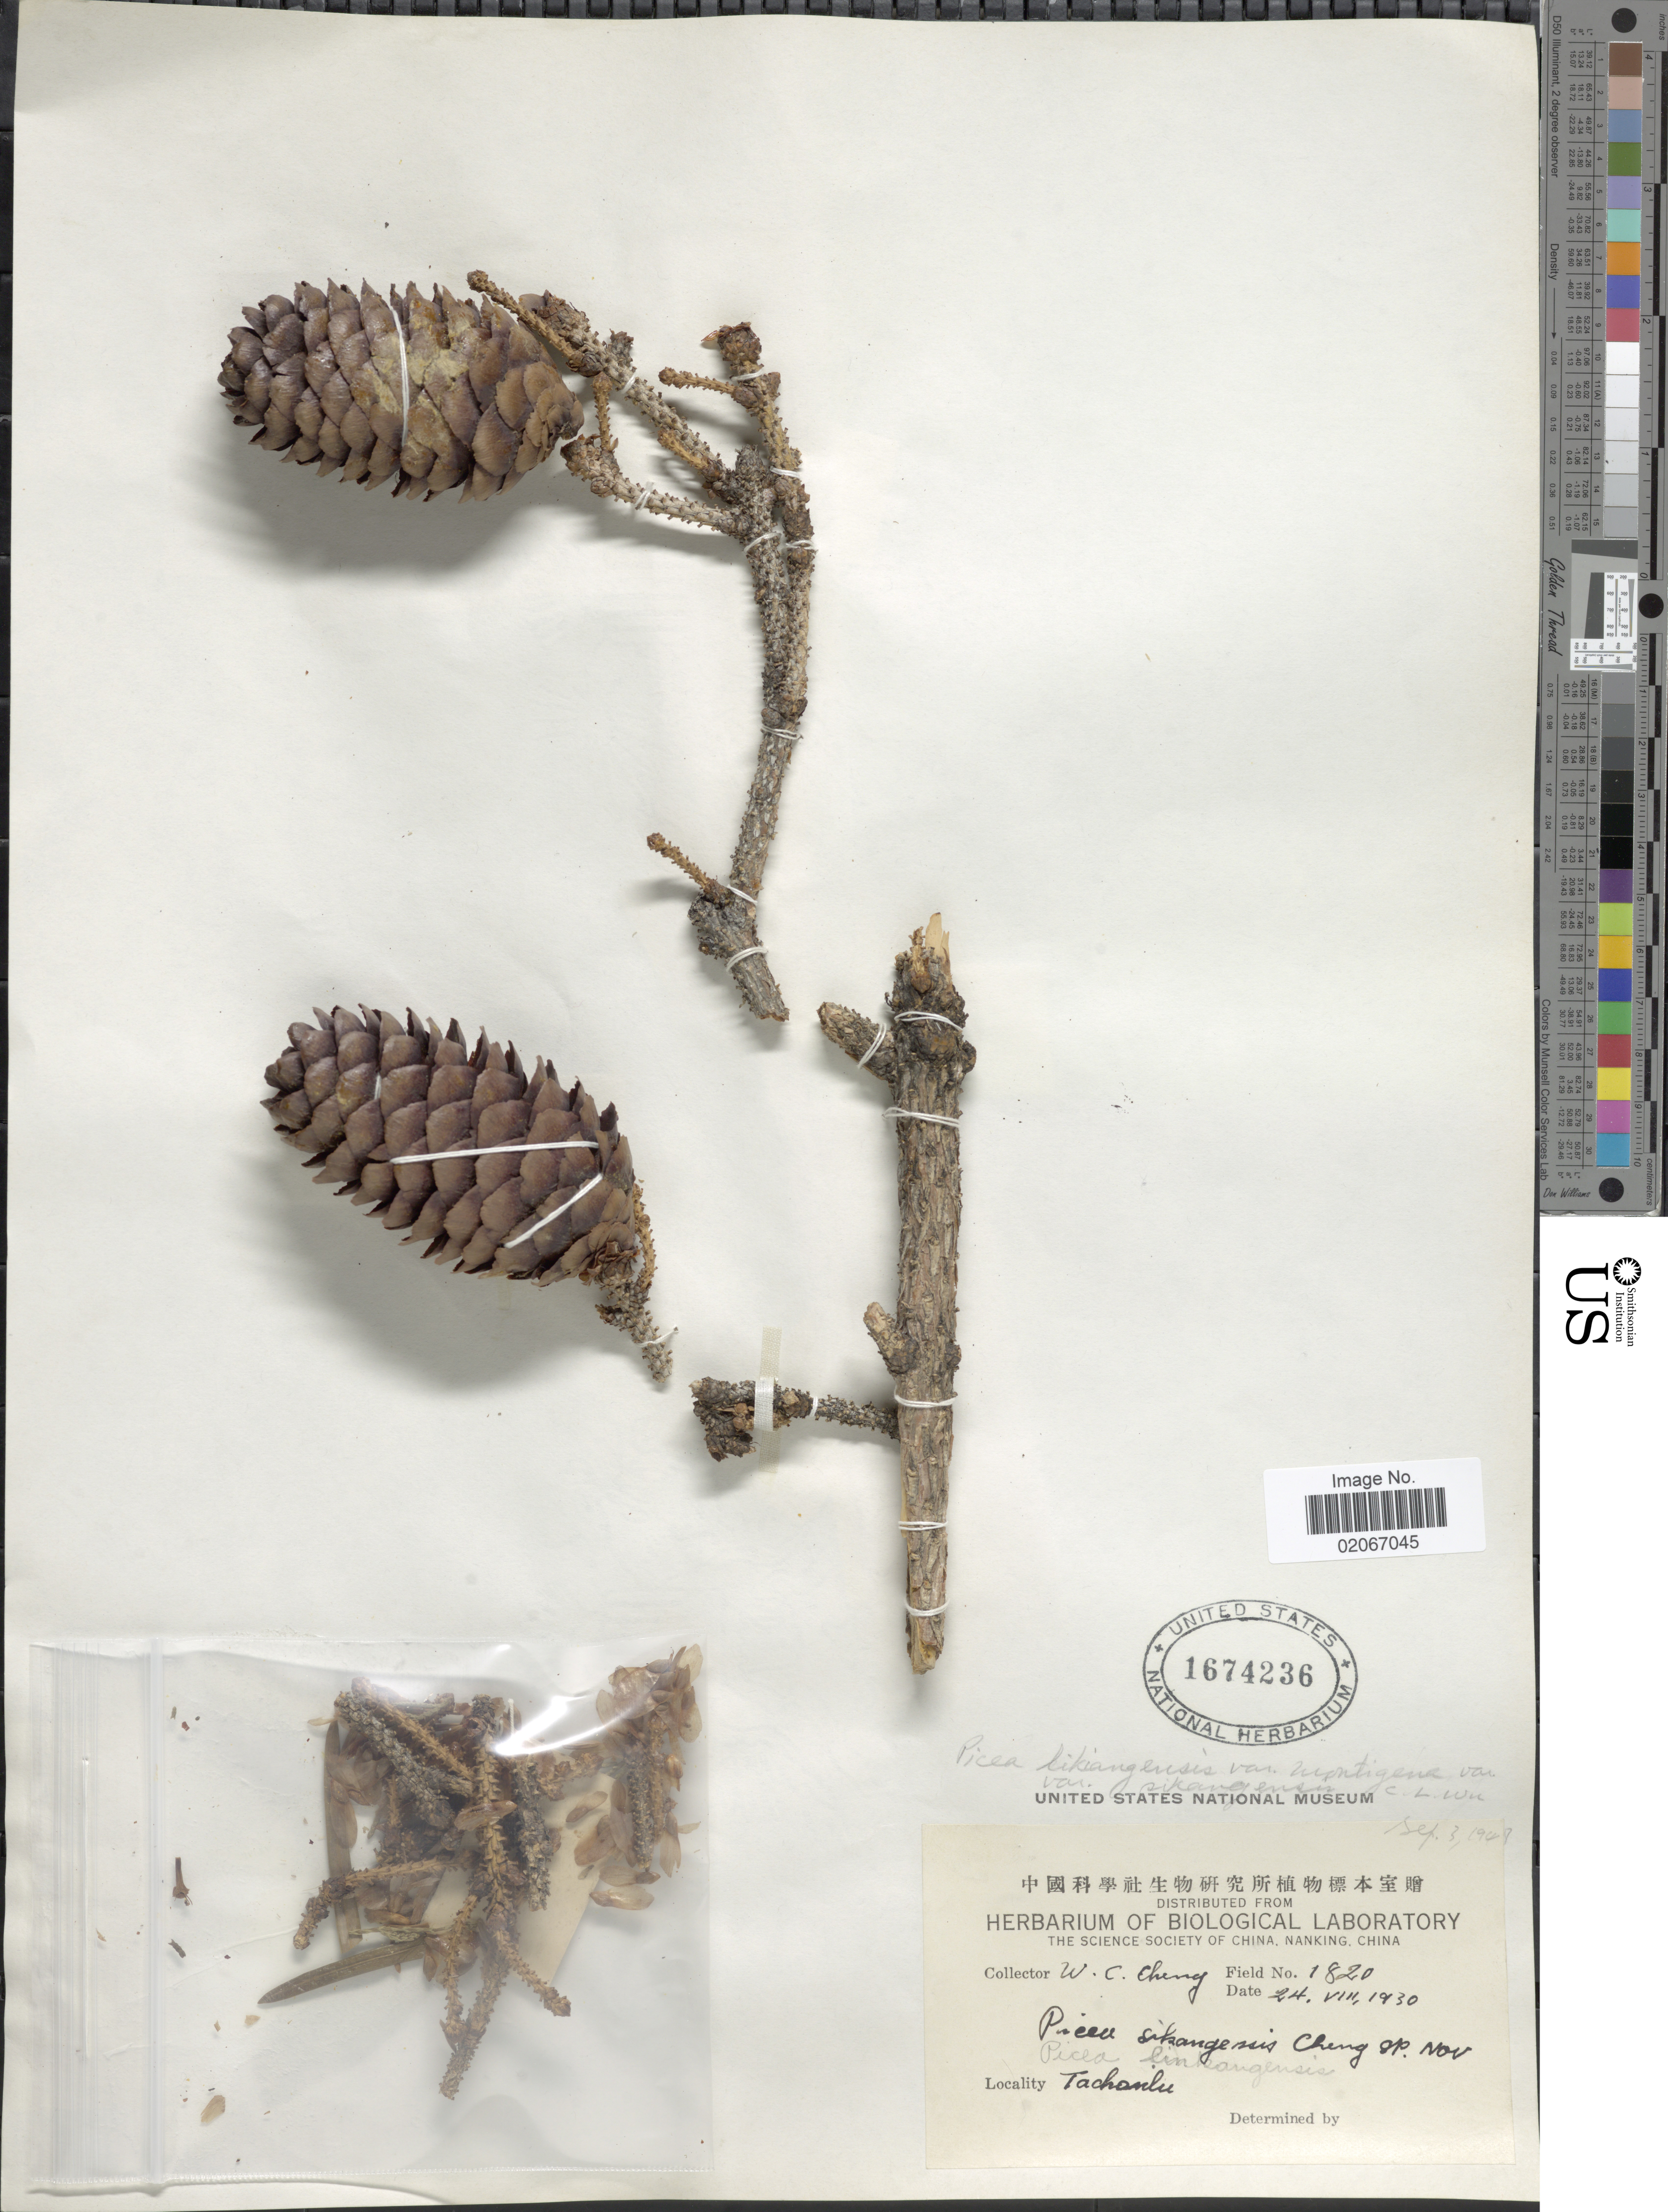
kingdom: Plantae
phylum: Tracheophyta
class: Pinopsida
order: Pinales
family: Pinaceae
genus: Picea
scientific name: Picea likiangensis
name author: (Franch.) E. Pritz.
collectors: W. C. Cheng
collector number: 1820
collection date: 1930-08-24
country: China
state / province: Sichuan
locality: Tachanlu [interpreted]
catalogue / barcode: US 1674236